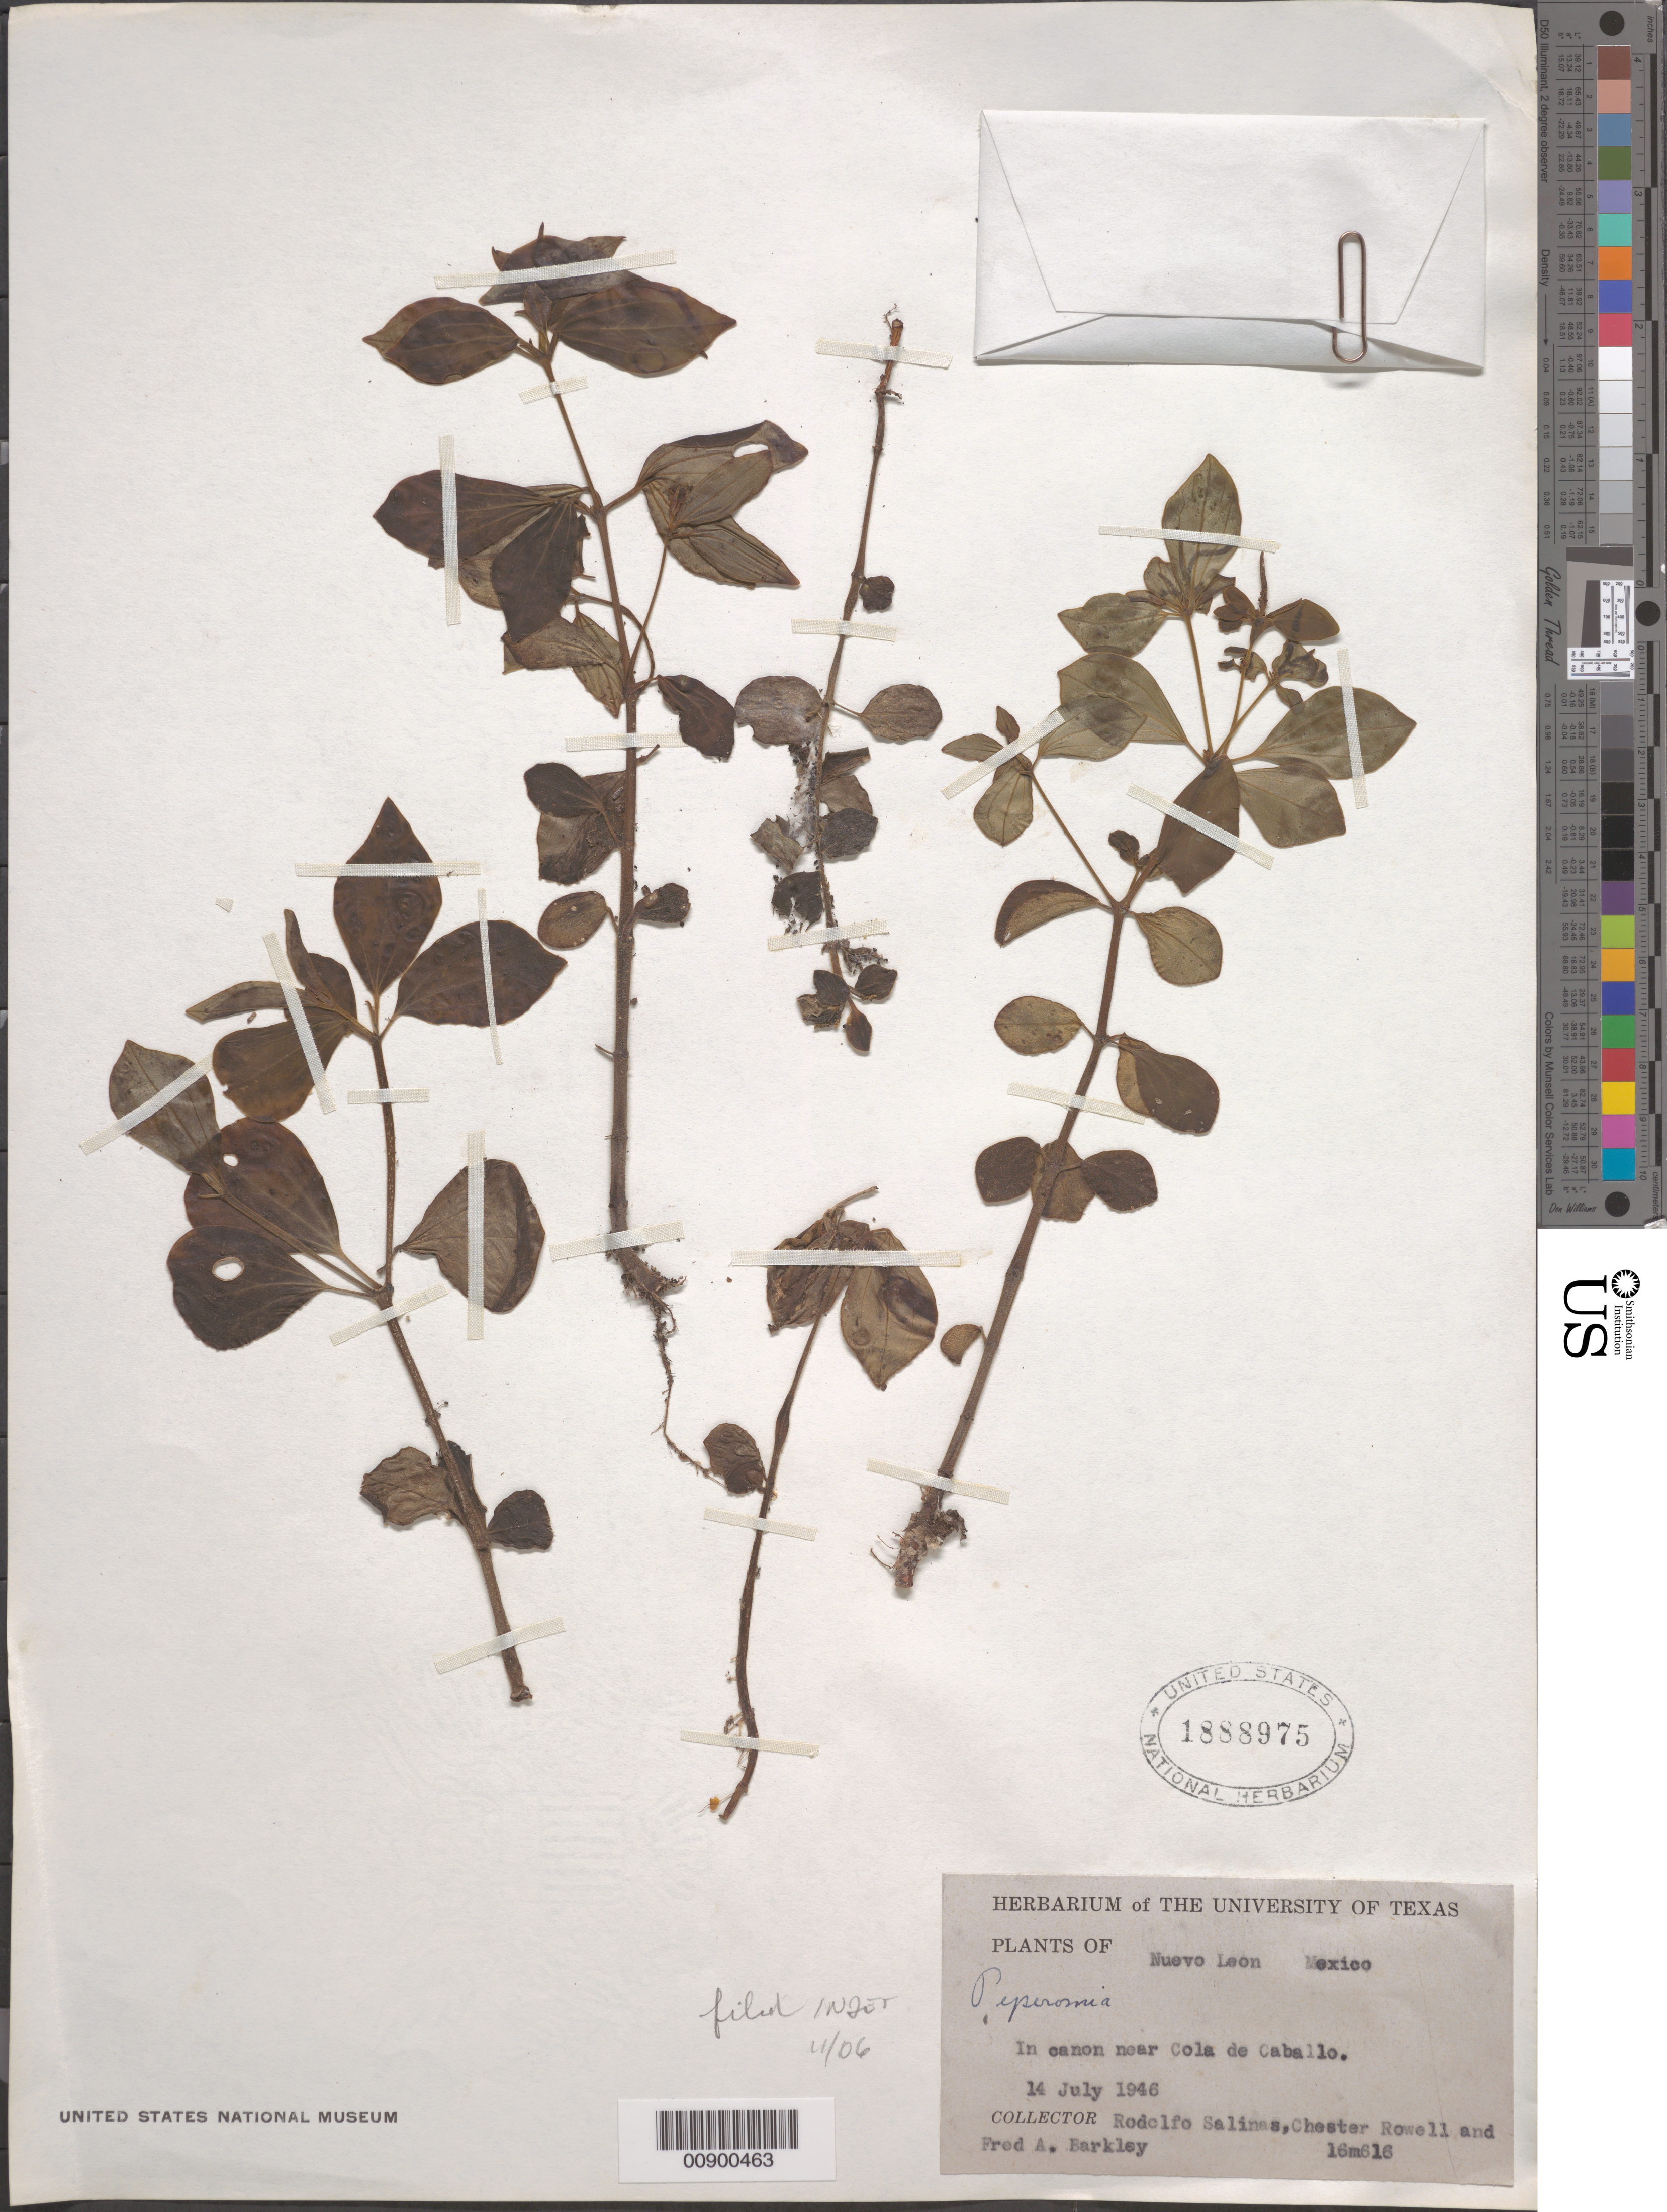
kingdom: Plantae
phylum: Tracheophyta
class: Magnoliopsida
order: Piperales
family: Piperaceae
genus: Peperomia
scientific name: Peperomia subblanda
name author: C. DC.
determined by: Jiménez, José Estaban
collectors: Salinas, R., C. M. Rowell & F. A. Barkley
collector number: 16m616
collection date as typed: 14 Jul 1946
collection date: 1946-07-14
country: Mexico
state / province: Nuevo León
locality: Nuevo León: In canon near Cola de Caballo.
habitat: In canon.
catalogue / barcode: US 1888975